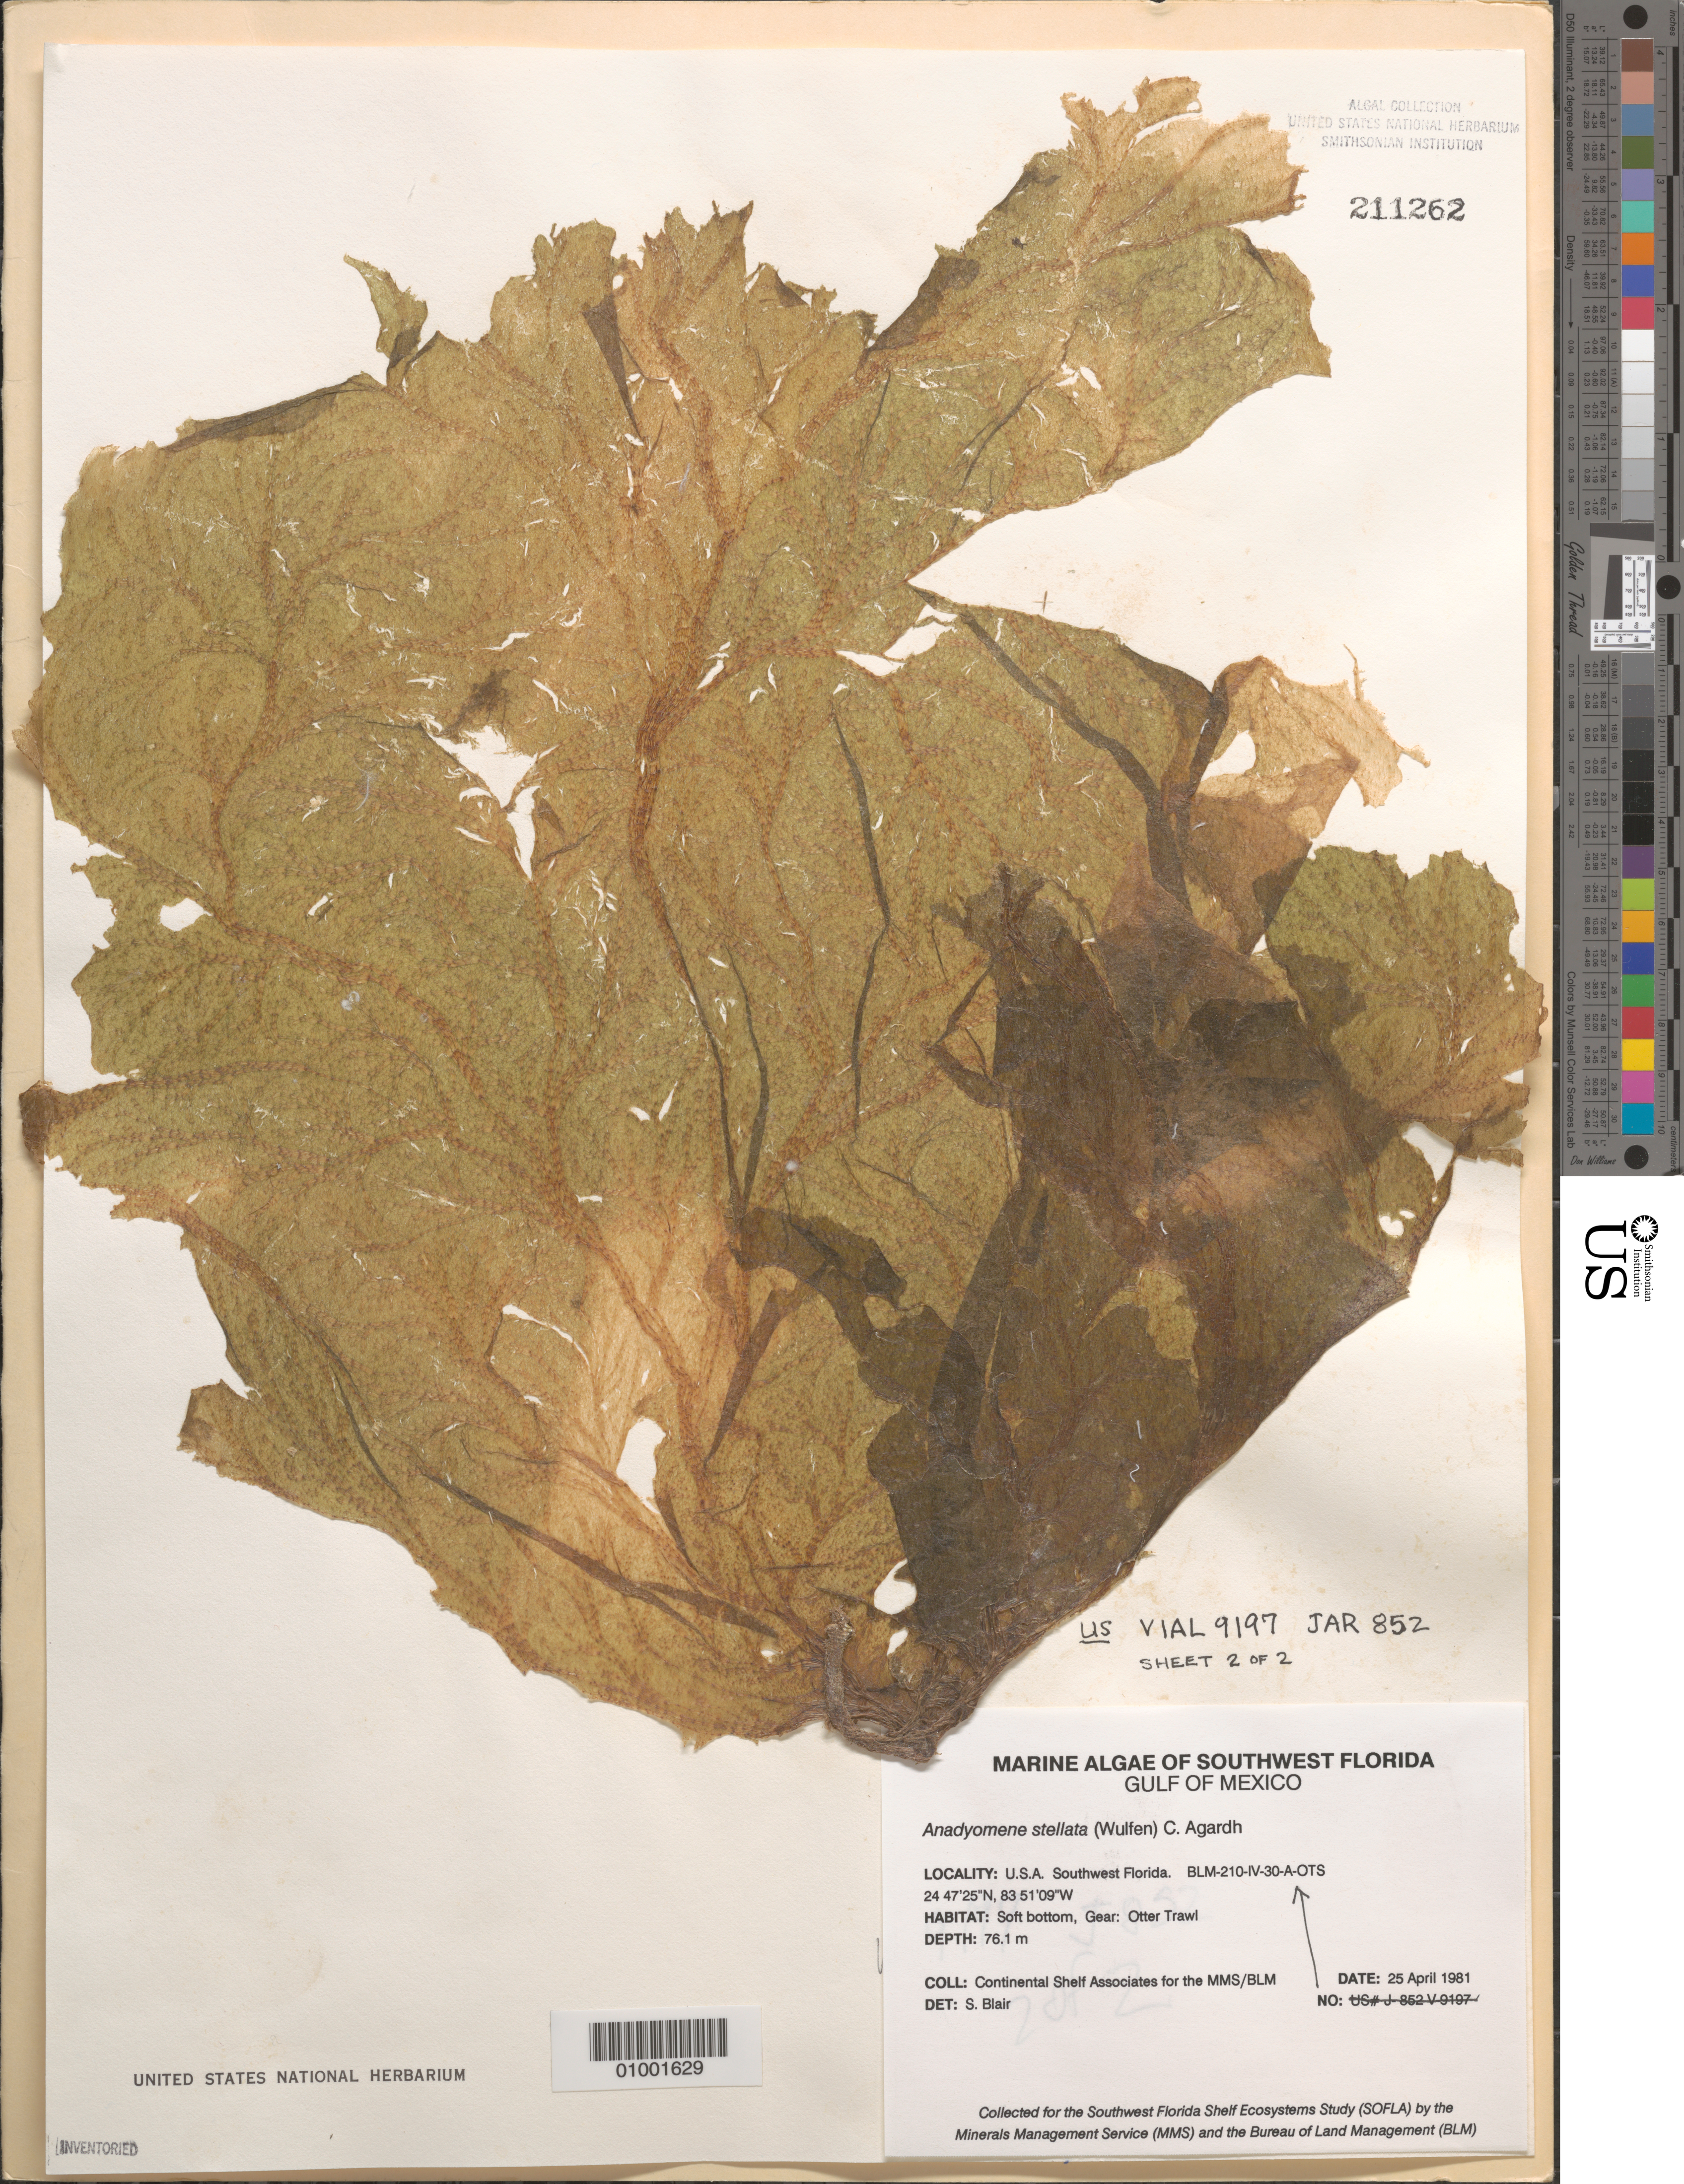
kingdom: Plantae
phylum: Chlorophyta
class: Ulvophyceae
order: Cladophorales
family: Anadyomenaceae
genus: Anadyomene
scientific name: Anadyomene stellata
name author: (Wulfen) C. Agardh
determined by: Blair, S. M.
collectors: Continental Shelf Associates for the MMS/BLM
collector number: BLM-210-IV-30-A-OTS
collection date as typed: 25 Apr 1981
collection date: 1981-04-25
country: United States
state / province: Florida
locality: Gulf of Mexico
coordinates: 24 47'25"N, 83 51'09"W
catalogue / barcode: US 211262